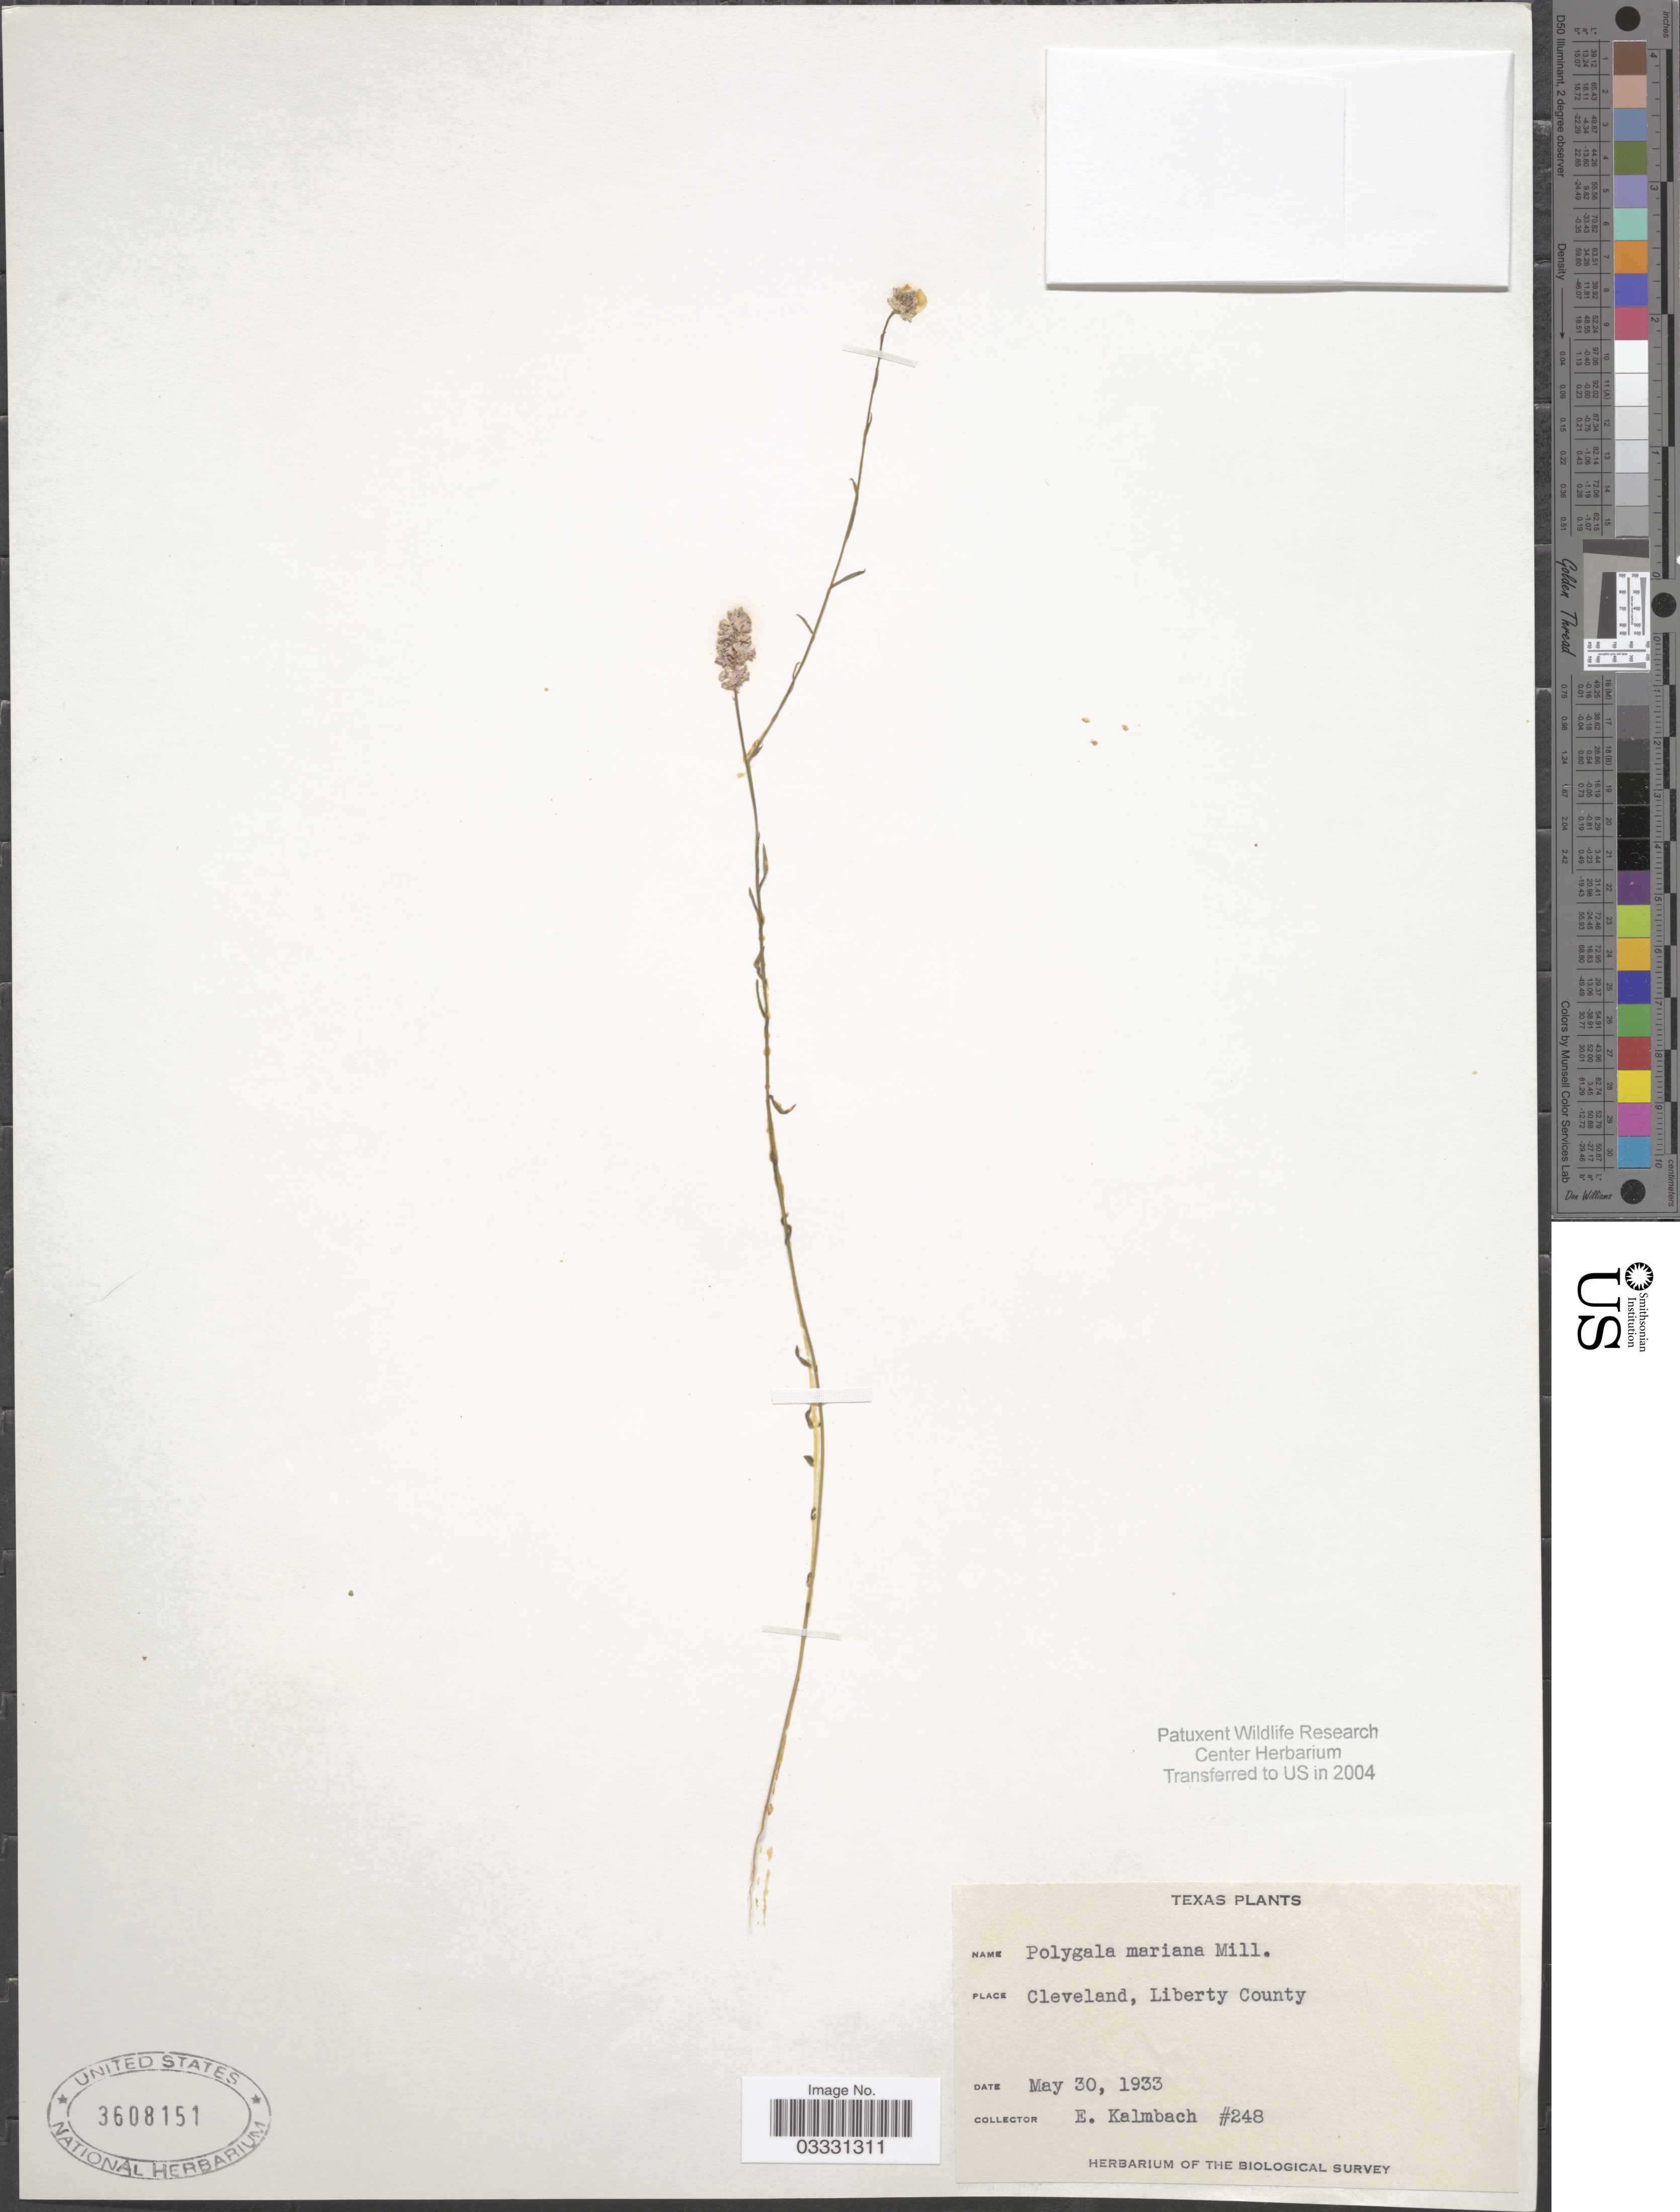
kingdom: Plantae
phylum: Tracheophyta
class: Magnoliopsida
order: Fabales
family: Polygalaceae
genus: Polygala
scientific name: Polygala mariana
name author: Mill.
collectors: E. Kalmbach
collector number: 248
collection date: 1933-05-30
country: United States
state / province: Texas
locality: Cleveland, Liberty County.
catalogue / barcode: US 3608151